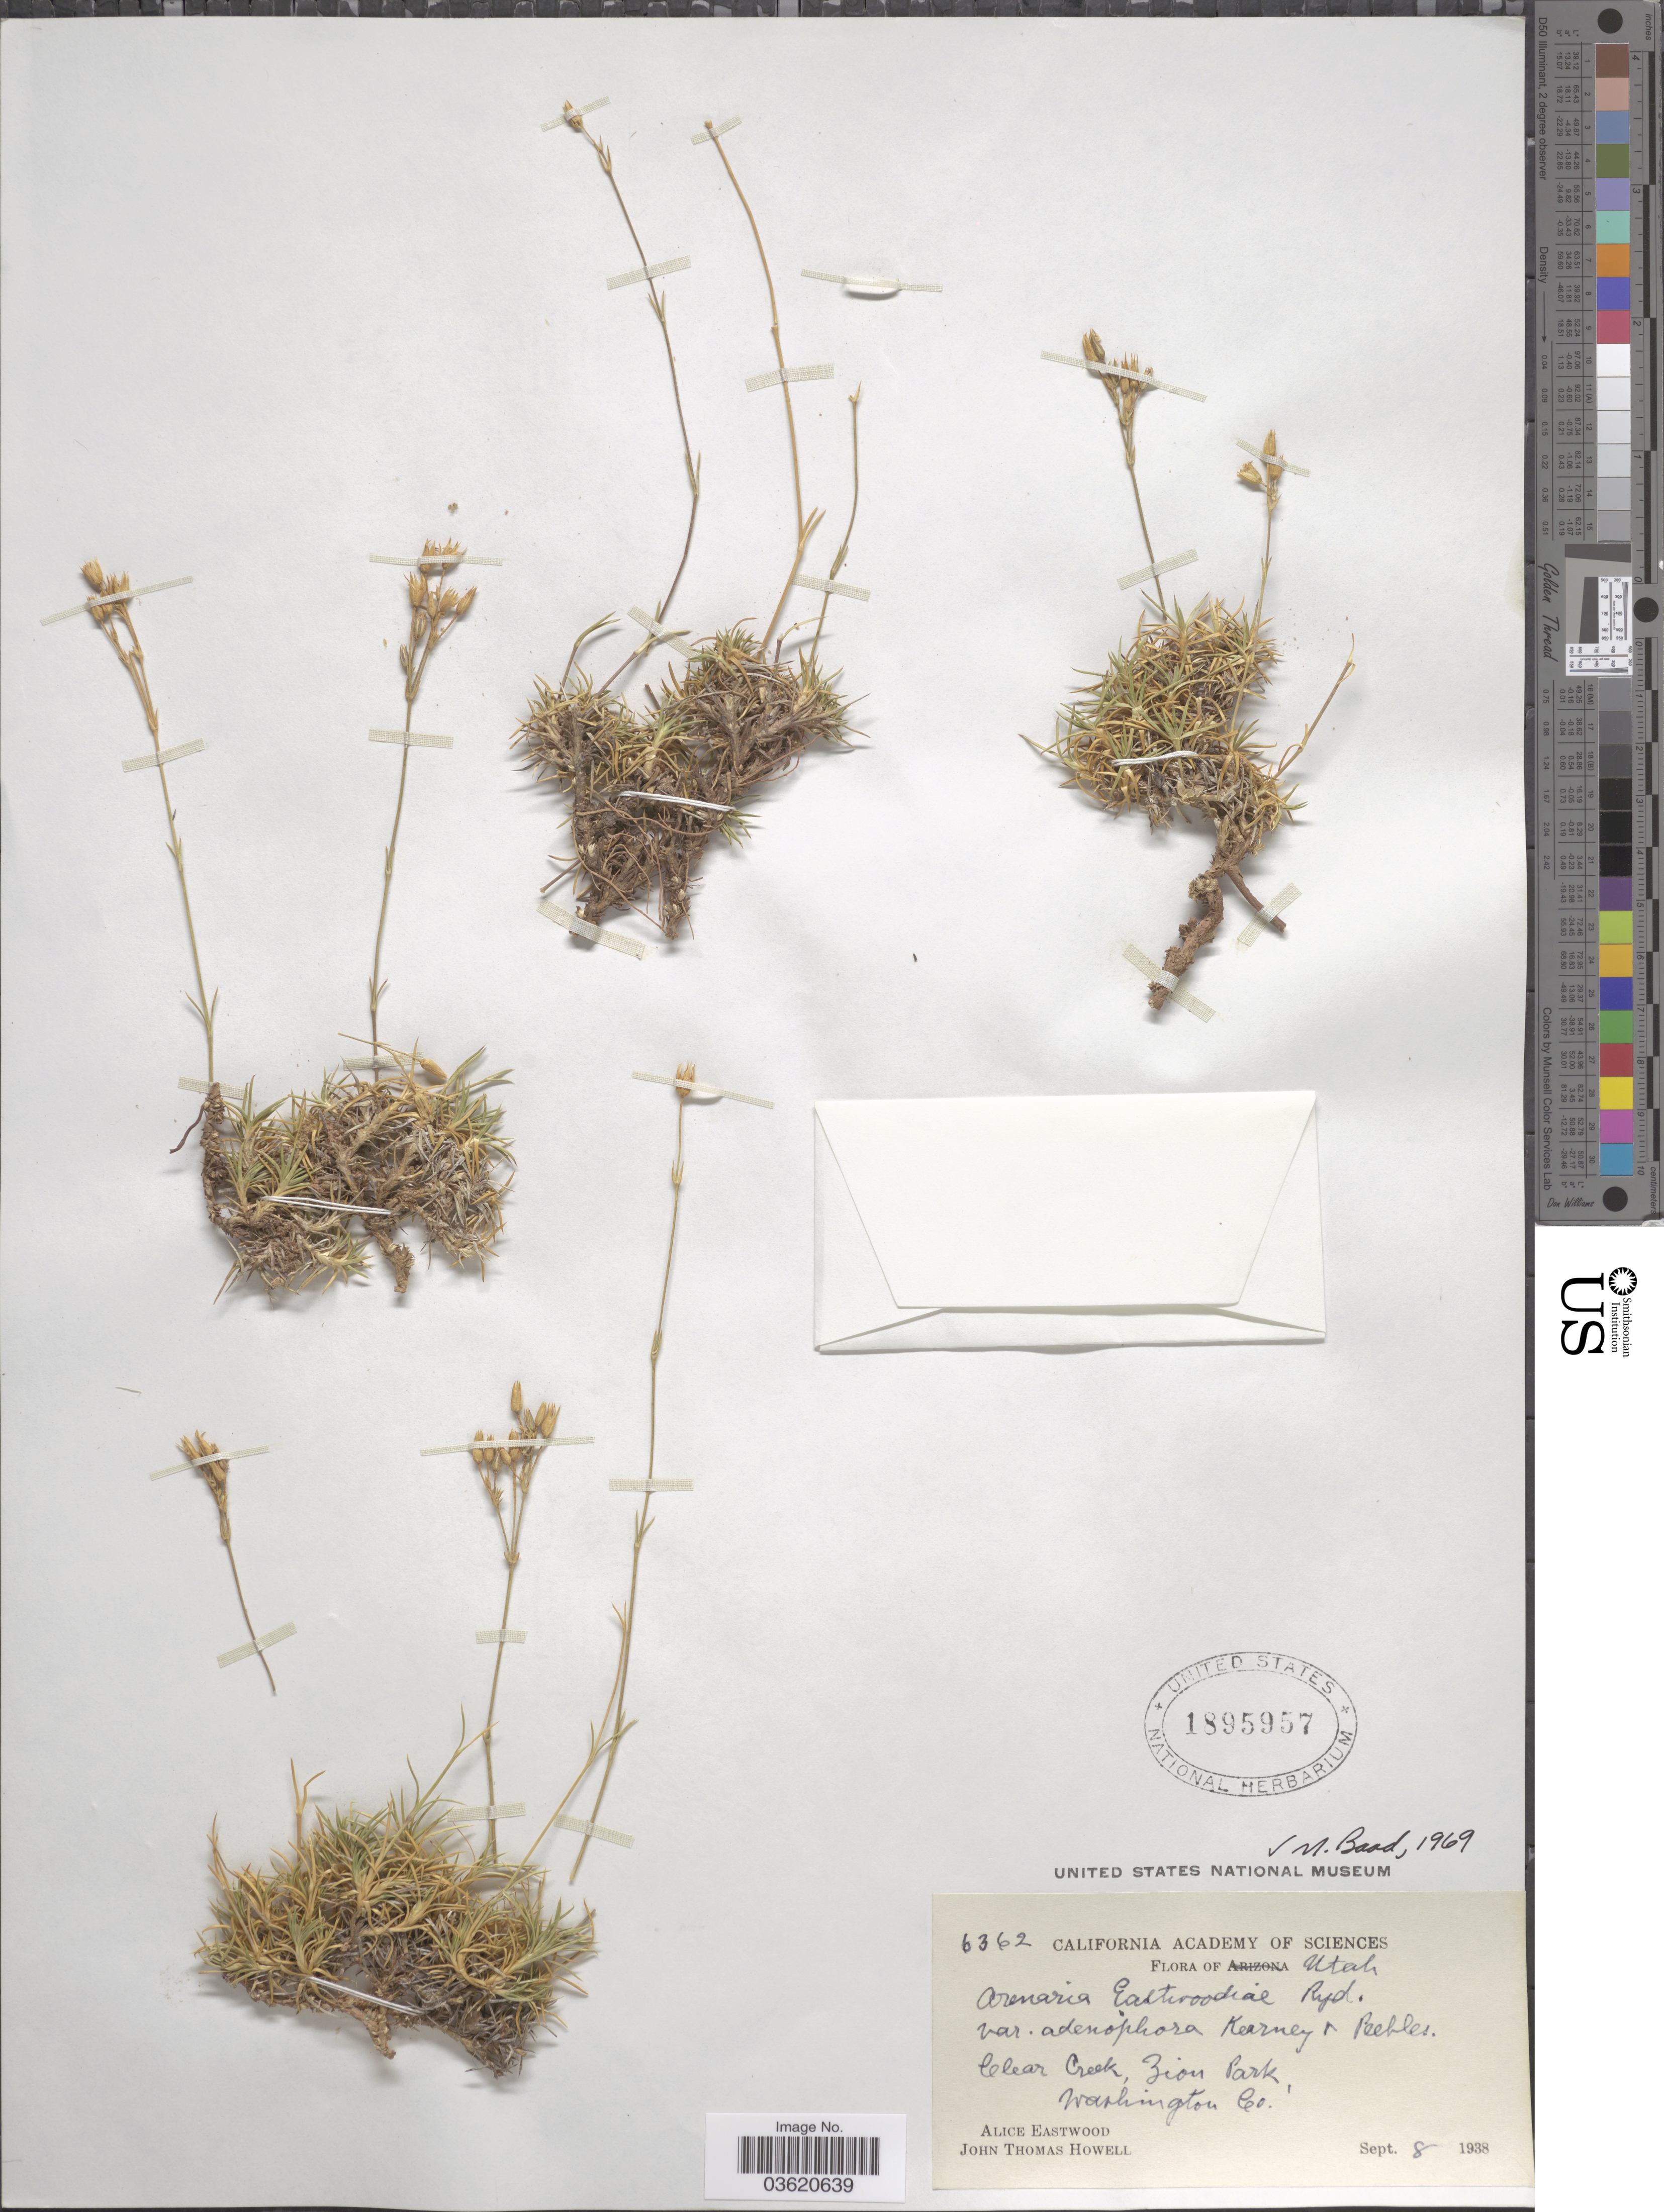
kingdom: Plantae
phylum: Tracheophyta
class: Magnoliopsida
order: Caryophyllales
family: Caryophyllaceae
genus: Eremogone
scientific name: Eremogone eastwoodiae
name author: (Rydb.) Ikonn.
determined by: Strong, Mark T., (BOT), Smithsonian Institution - National Museum of Natural History (UNITED STATES)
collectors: A. Eastwood & J. T. Howell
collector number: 6362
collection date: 1938-09-08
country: United States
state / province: Utah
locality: Clear Creek, Zion Park, Washington Co.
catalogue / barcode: US 1895957